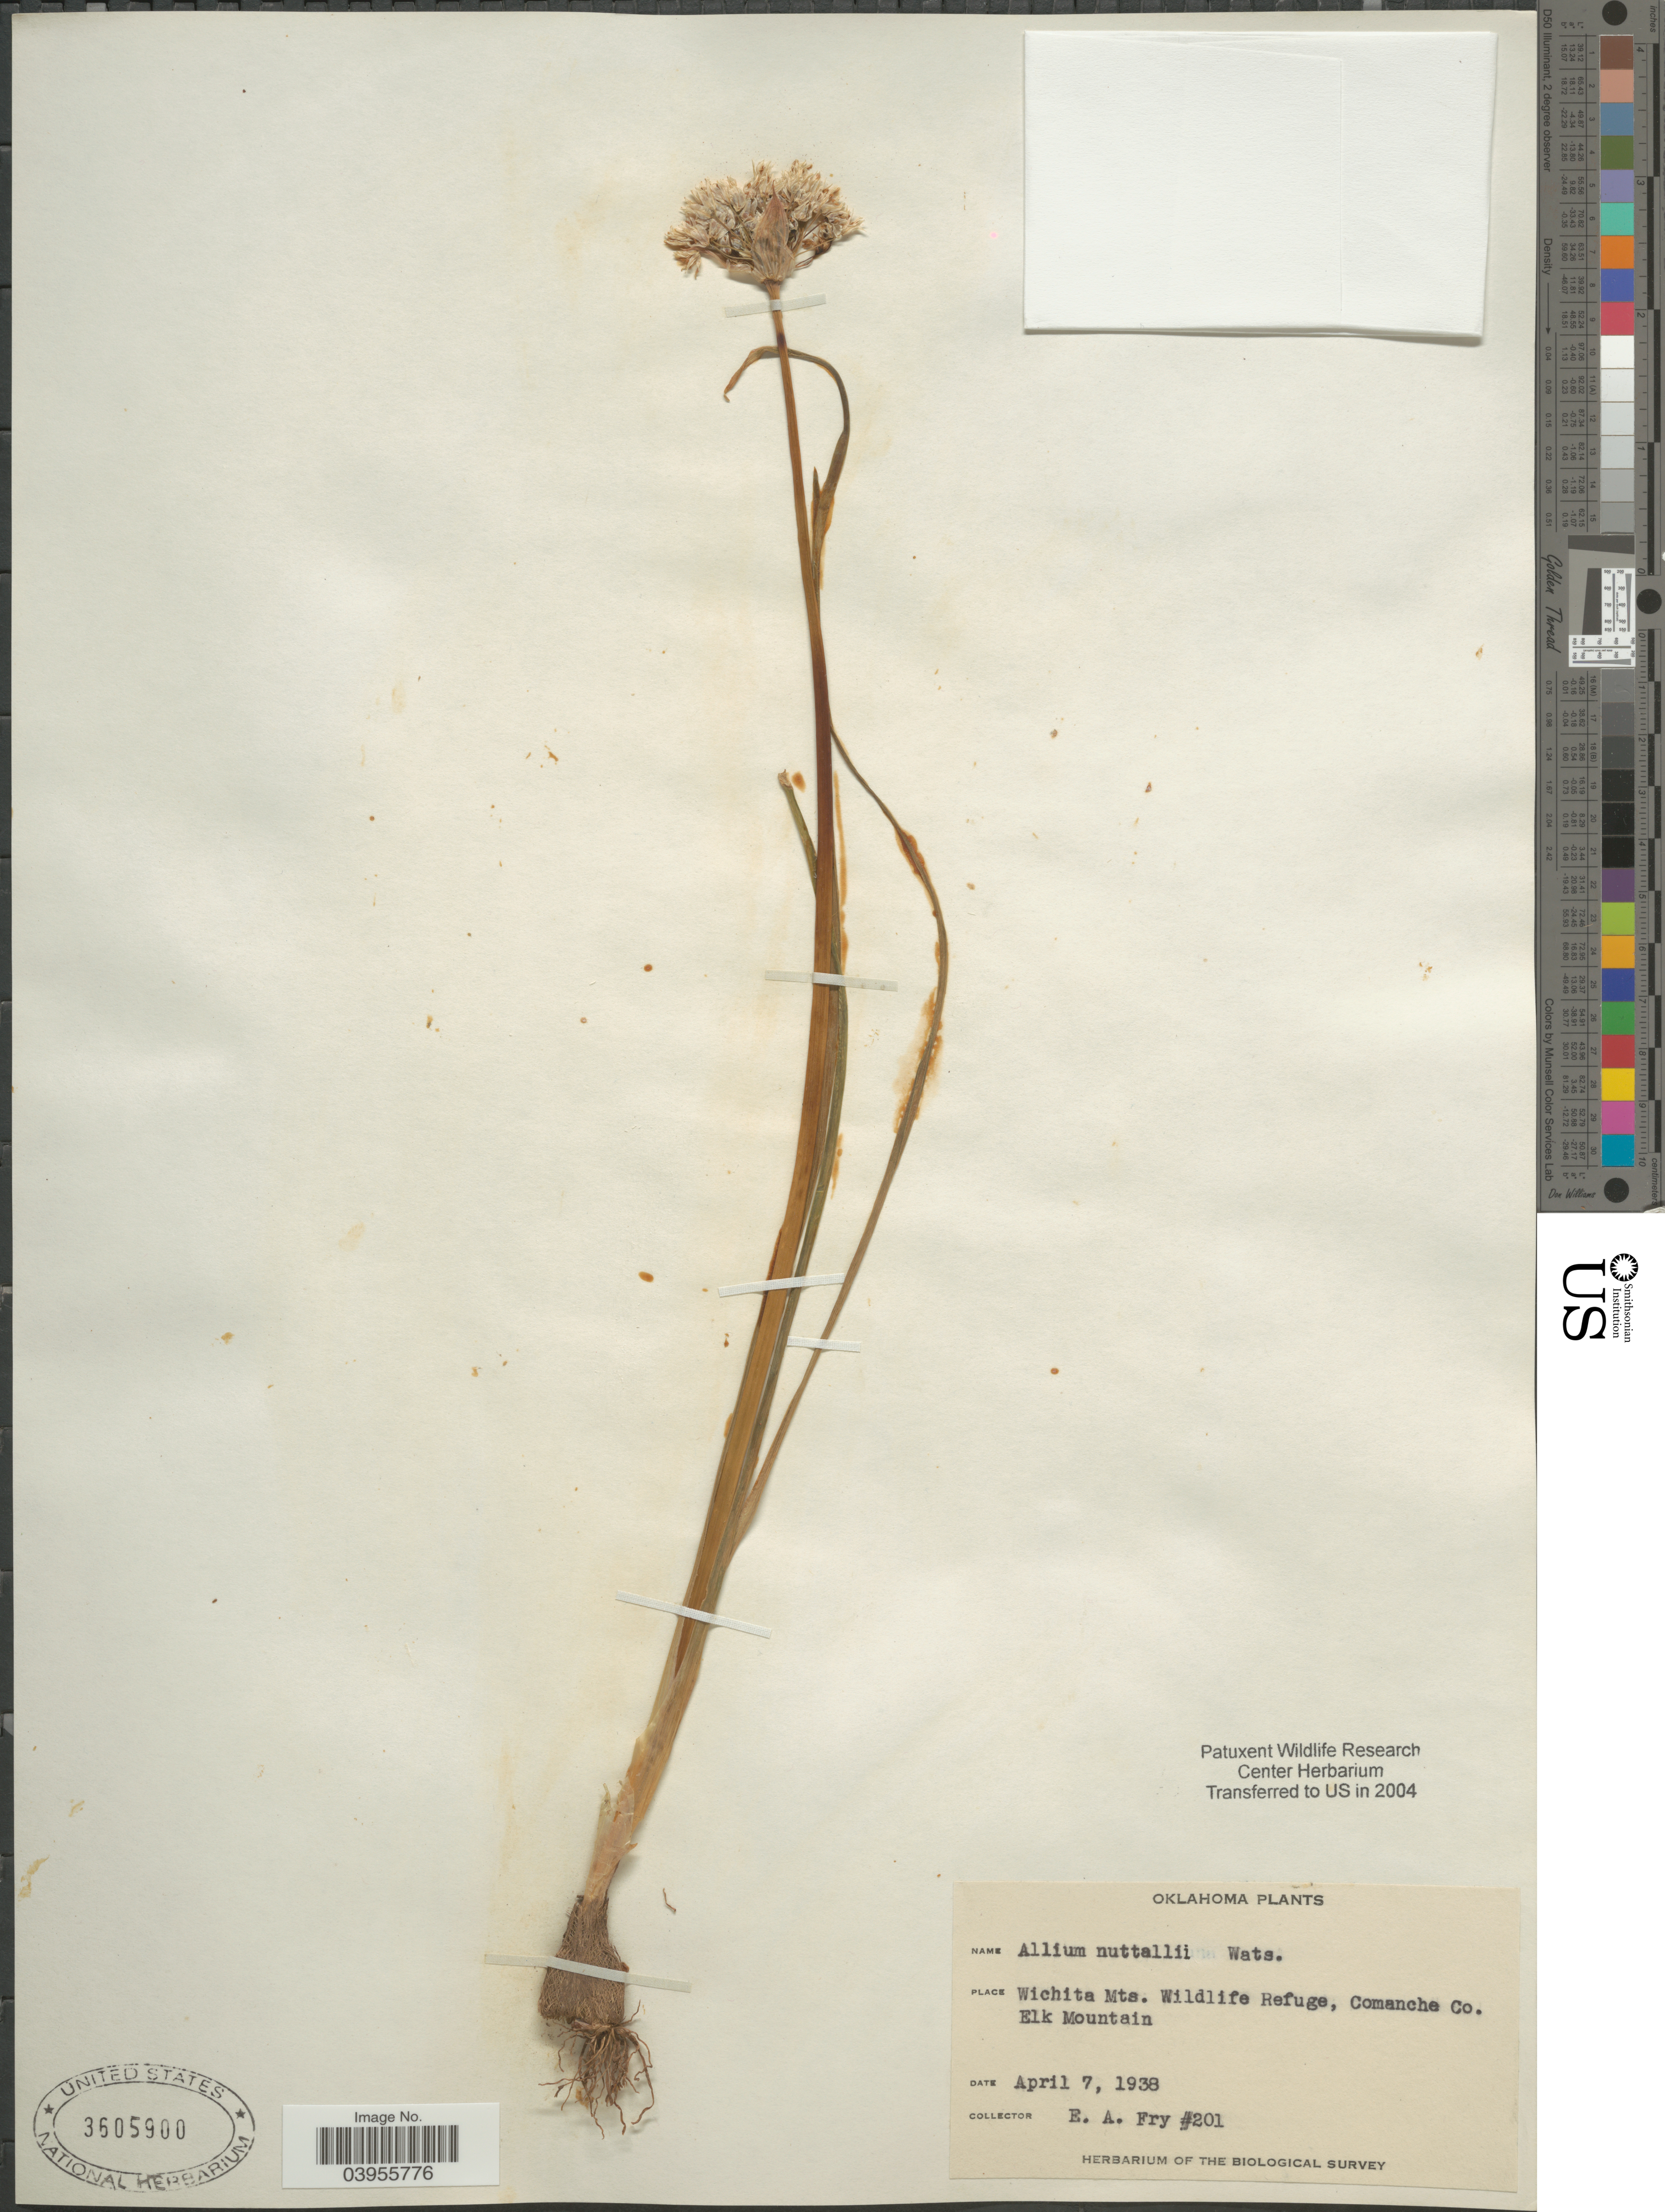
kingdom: Plantae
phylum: Tracheophyta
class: Liliopsida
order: Asparagales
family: Amaryllidaceae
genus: Allium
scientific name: Allium drummondii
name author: Regel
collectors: E. Fry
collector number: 201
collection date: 1938-04-07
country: United States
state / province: Oklahoma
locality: Wichita Mts. Wildlife Refuge, Comanche Co. Elk Mountain.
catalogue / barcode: US 3605900